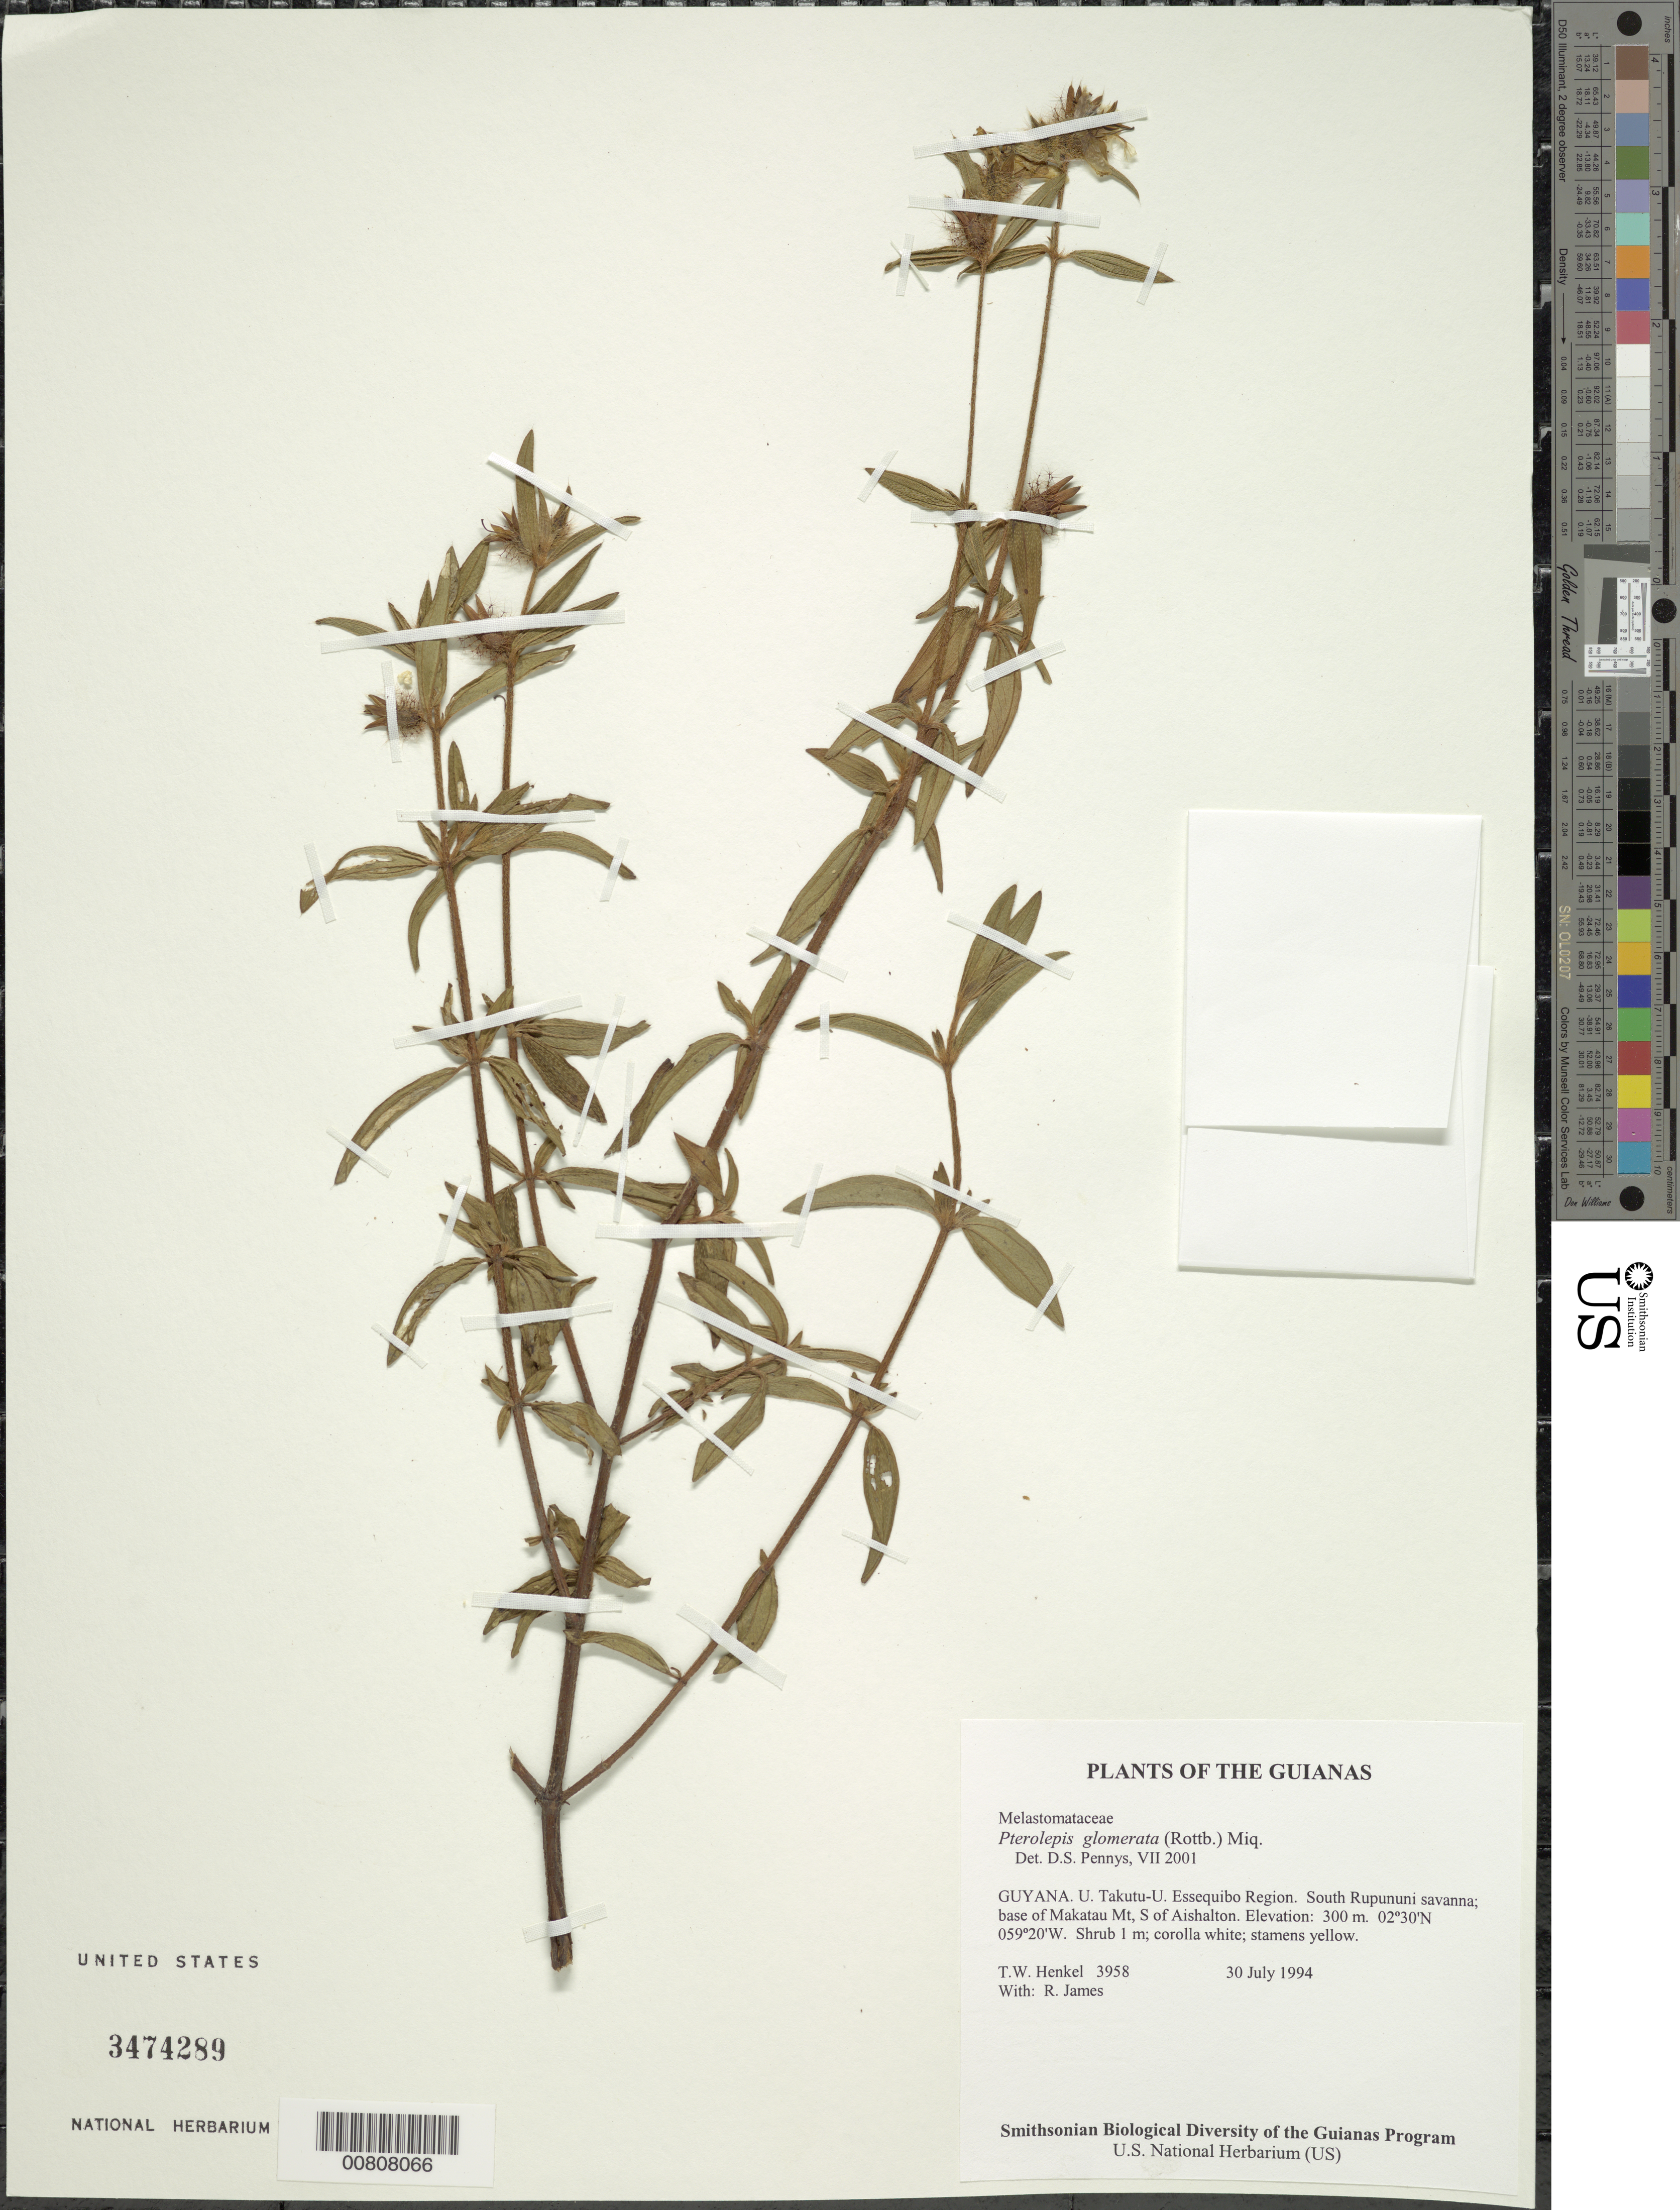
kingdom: Plantae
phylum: Tracheophyta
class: Magnoliopsida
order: Myrtales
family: Melastomataceae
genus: Pterolepis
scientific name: Pterolepis glomerata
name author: (Rottb.) Miq.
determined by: Penneys, D. S.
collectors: T. Henkel & R. James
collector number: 3958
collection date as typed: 30 July 1994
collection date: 1994-07-30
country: Guyana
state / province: U. Takutu-U. Essequibo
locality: South Rupununi savanna; base of Makatau Mt, S of Aishalton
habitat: Upland savanna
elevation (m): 300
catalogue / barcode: US 3474289